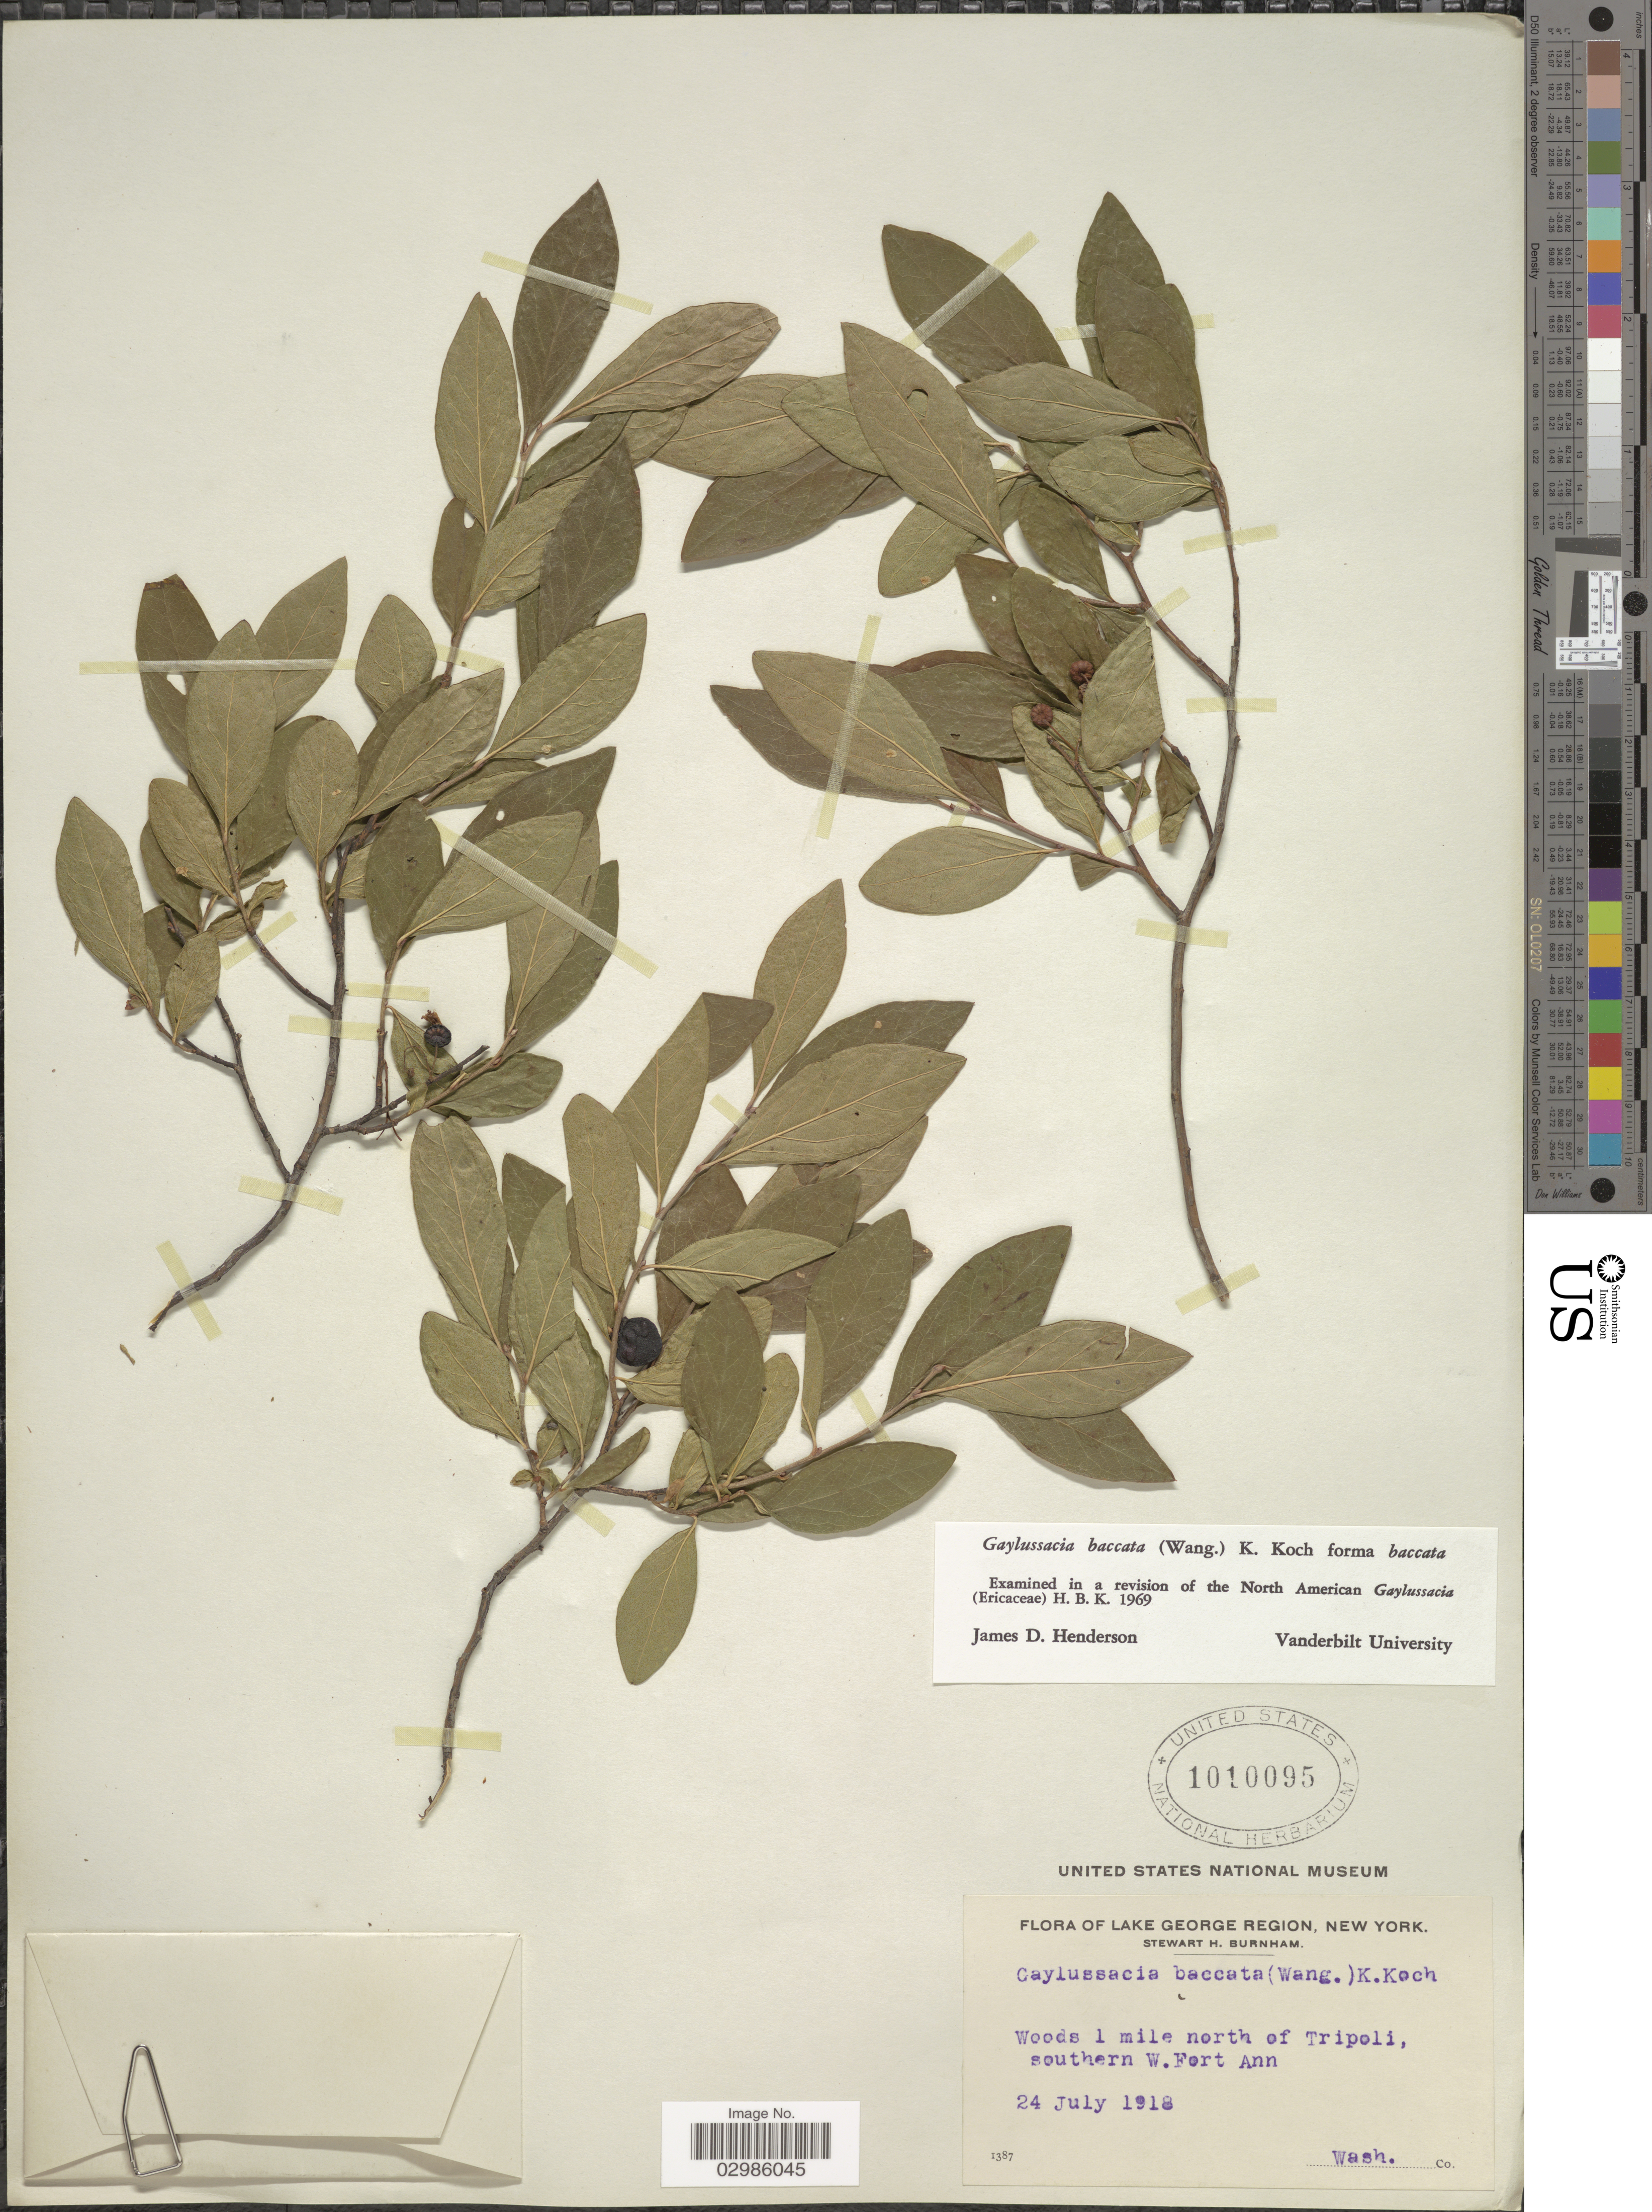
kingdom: Plantae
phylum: Tracheophyta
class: Magnoliopsida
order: Ericales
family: Ericaceae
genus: Gaylussacia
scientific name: Gaylussacia baccata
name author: (Wangenh.) K. Koch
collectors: S. Burnham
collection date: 1918-07-24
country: United States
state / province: New York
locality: Lake George Region. Woods 1 mile north of Tripoli, southern W.Fort Ann. Wash. Co.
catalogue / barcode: US 1010095